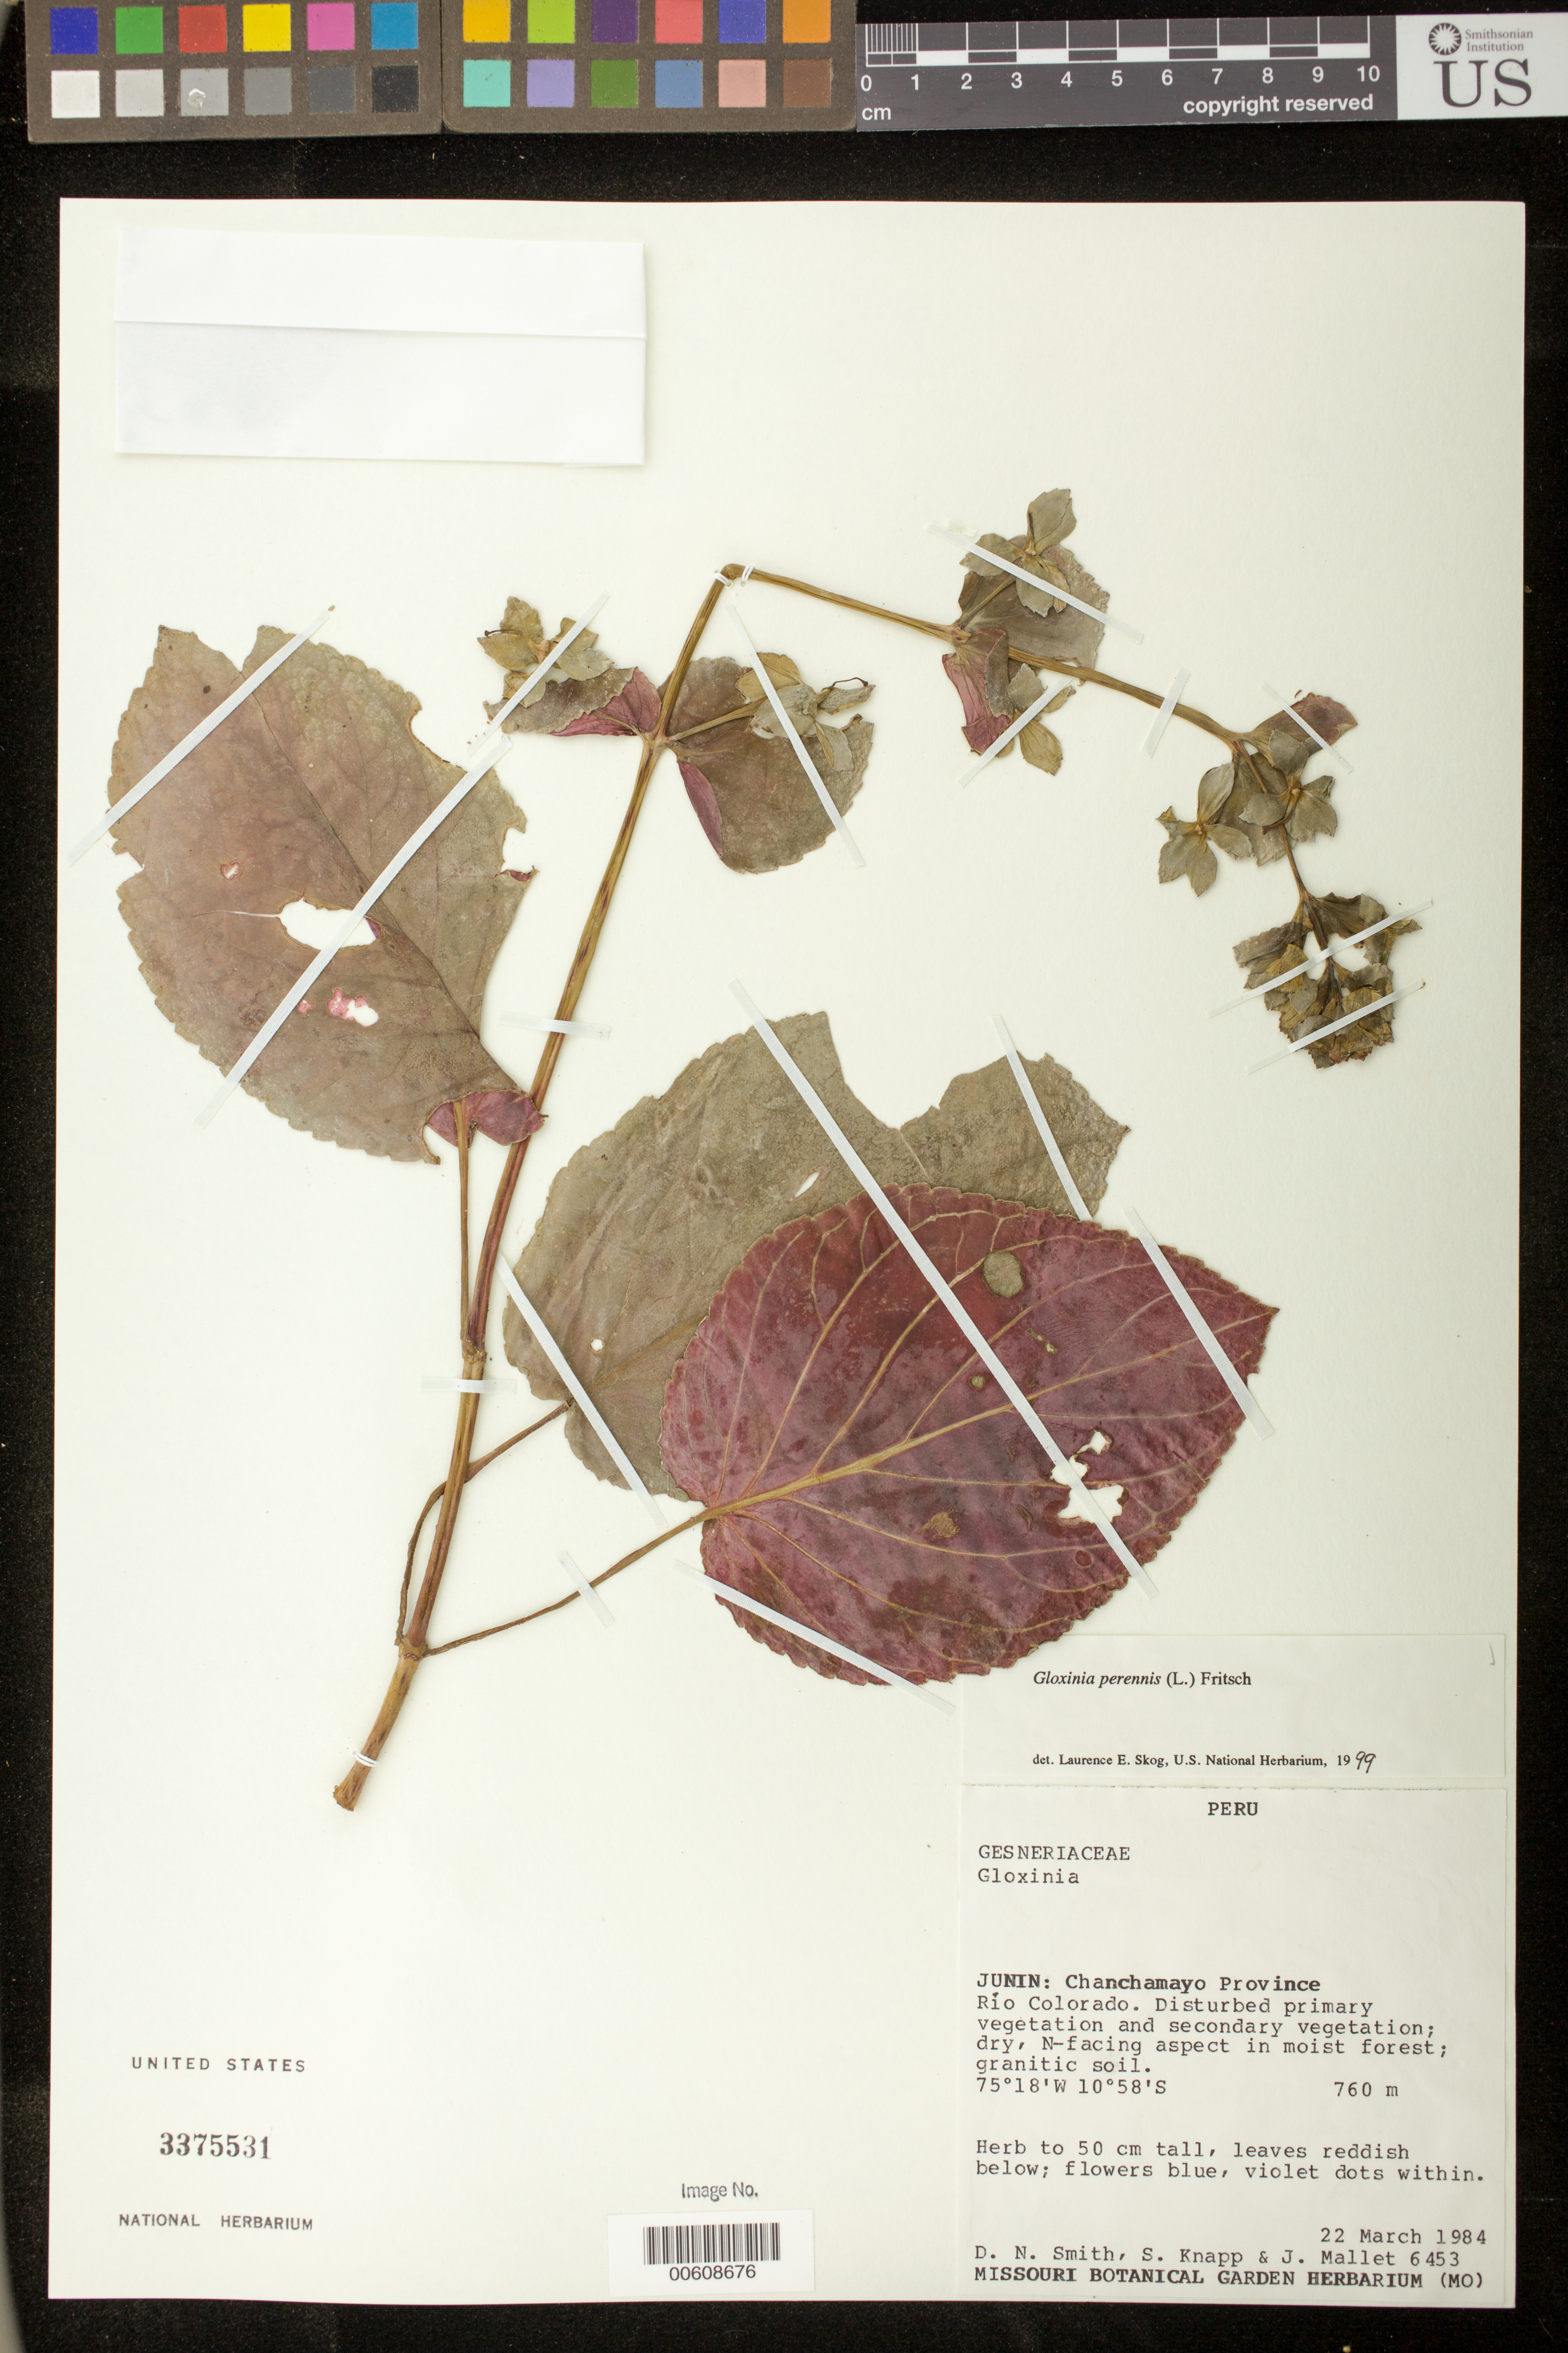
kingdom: Plantae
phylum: Tracheophyta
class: Magnoliopsida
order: Lamiales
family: Gesneriaceae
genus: Gloxinia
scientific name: Gloxinia perennis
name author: (L.) Fritsch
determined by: Skog, Laurence E.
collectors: D. Smith, S. Knapp & J. Mallet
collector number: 6453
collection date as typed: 22 Mar 1984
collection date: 1984-03-22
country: Peru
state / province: Junín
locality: Prov. Chanchamayo; Río Colorado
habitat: Disturbed primary vegetation and secondary vegetation; dry, N-facing aspect in moist forest; granitic soil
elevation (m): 760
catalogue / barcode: US 3375531